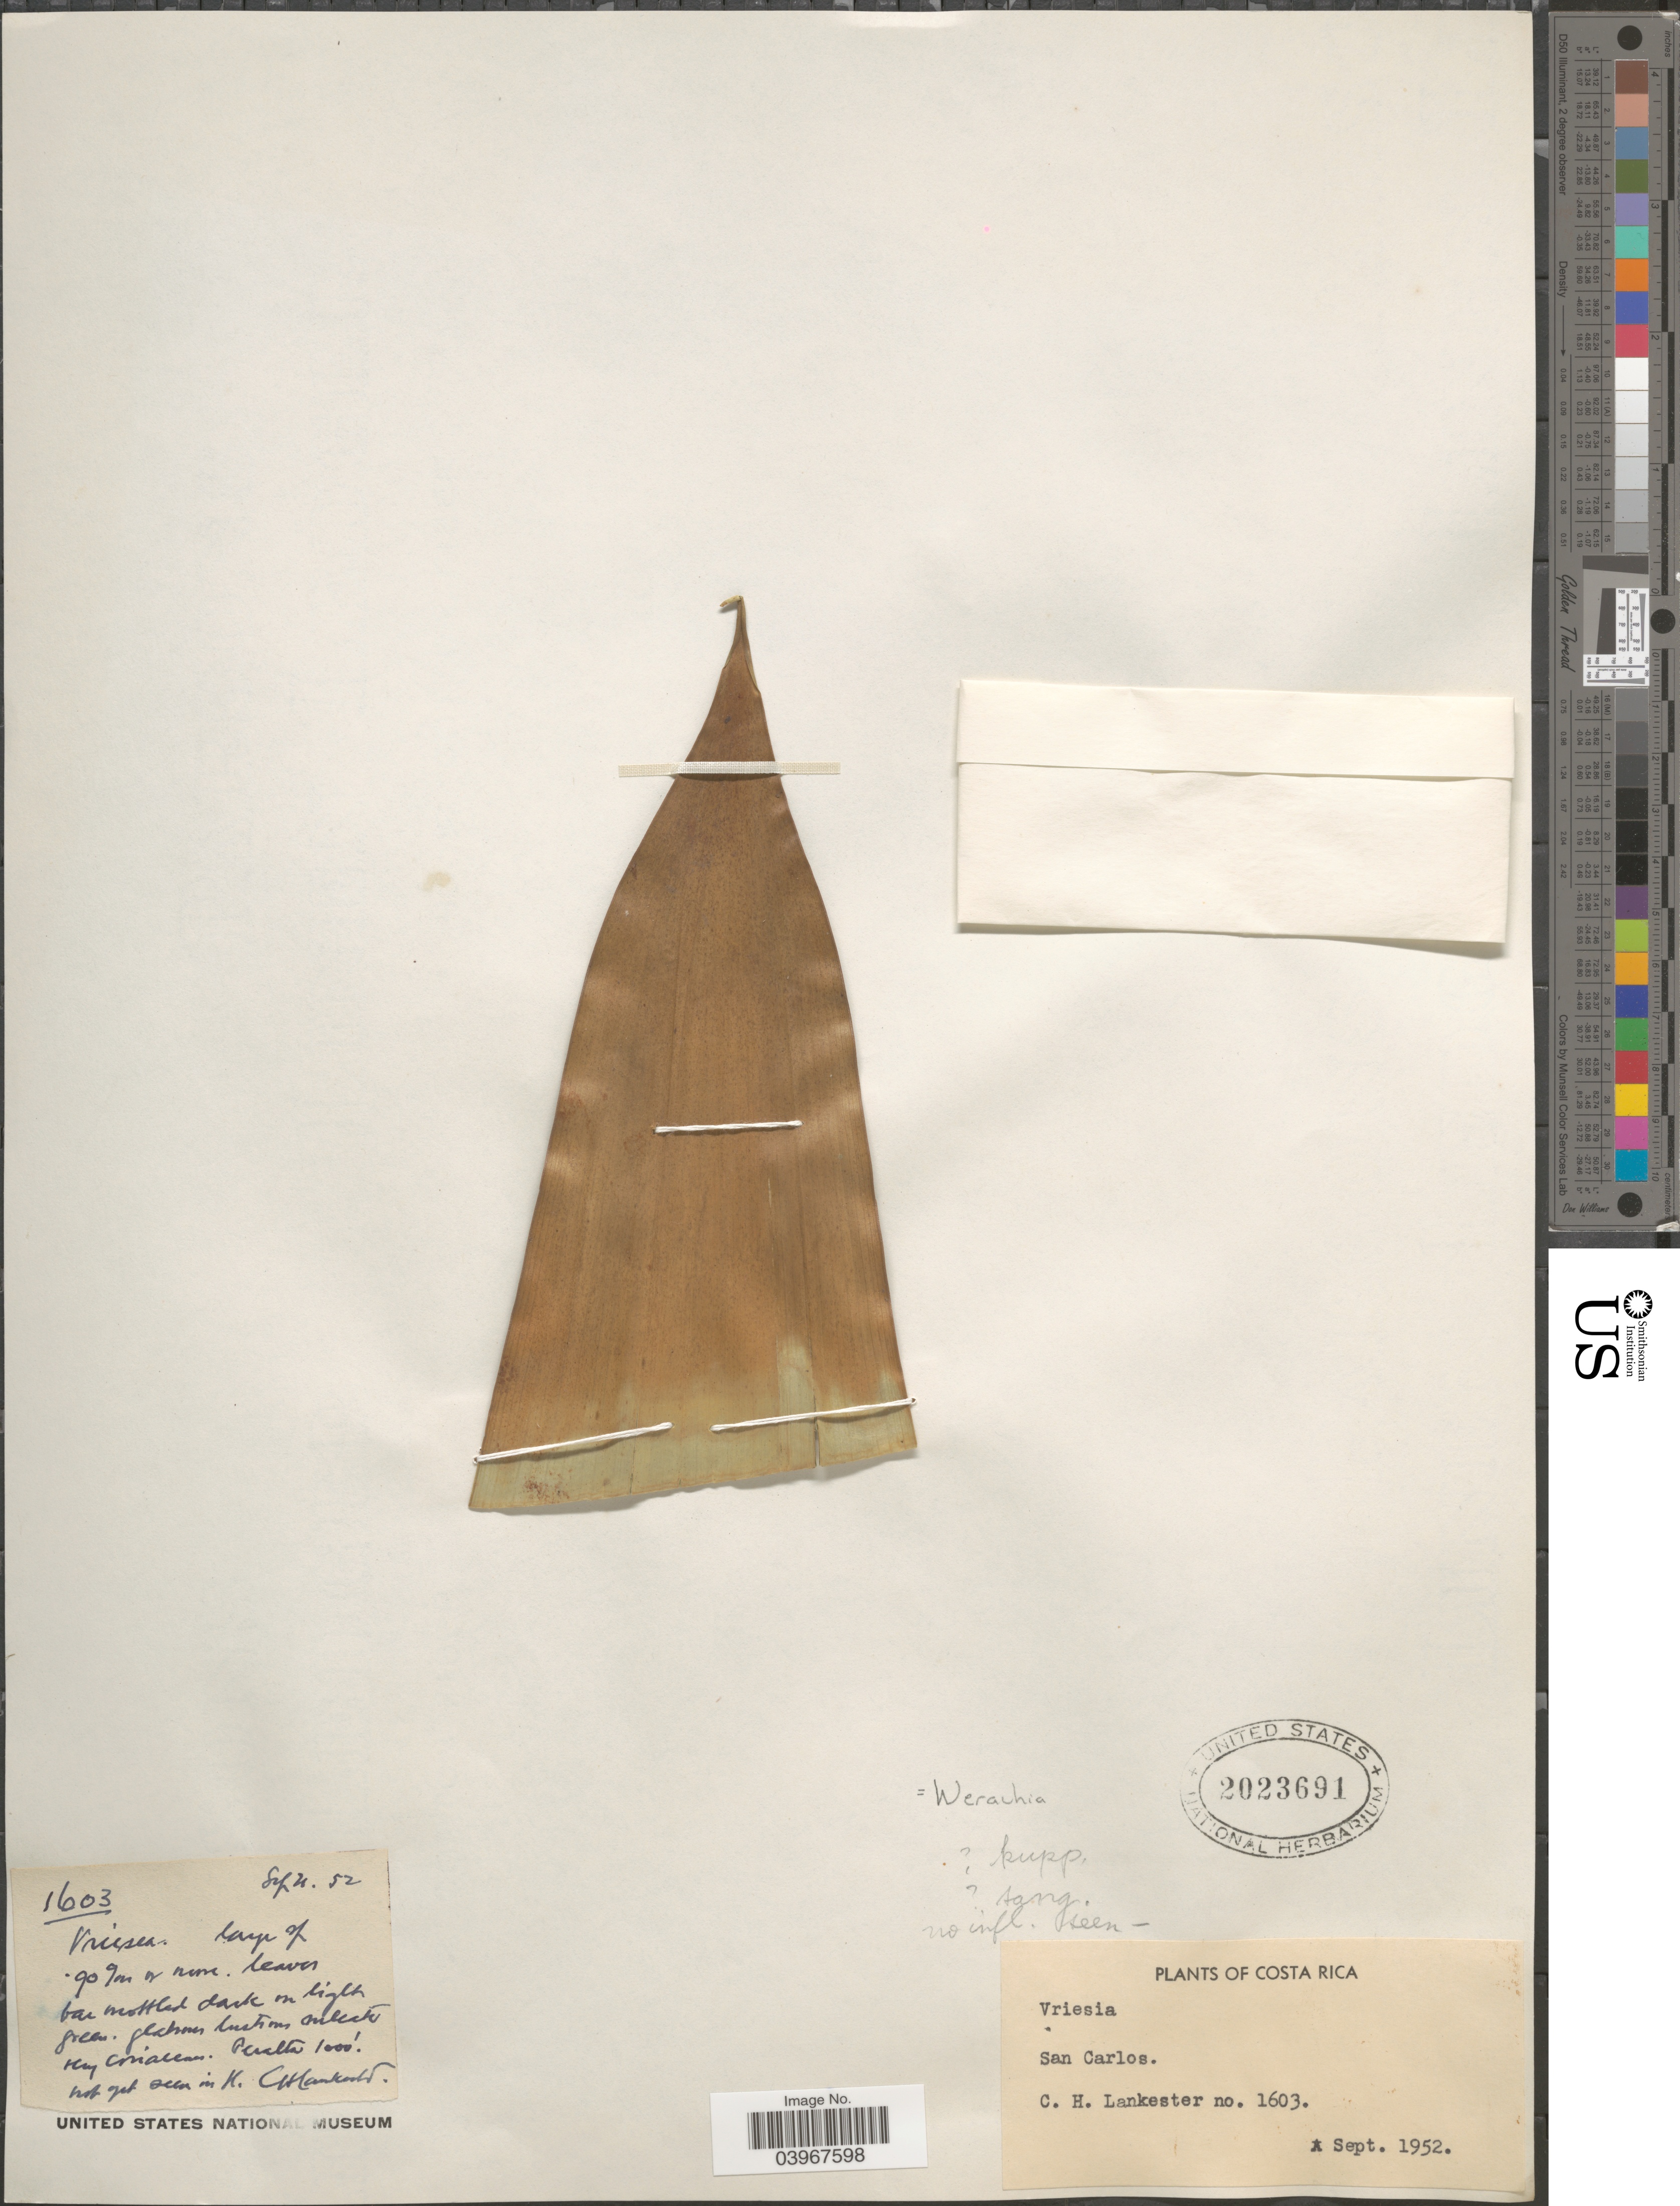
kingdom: Plantae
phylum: Tracheophyta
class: Liliopsida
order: Poales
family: Bromeliaceae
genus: Werauhia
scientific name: Werauhia sp.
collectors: C. H. Lankester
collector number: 1603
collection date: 1952-09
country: Costa Rica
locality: San Carlos.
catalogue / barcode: US 2023691